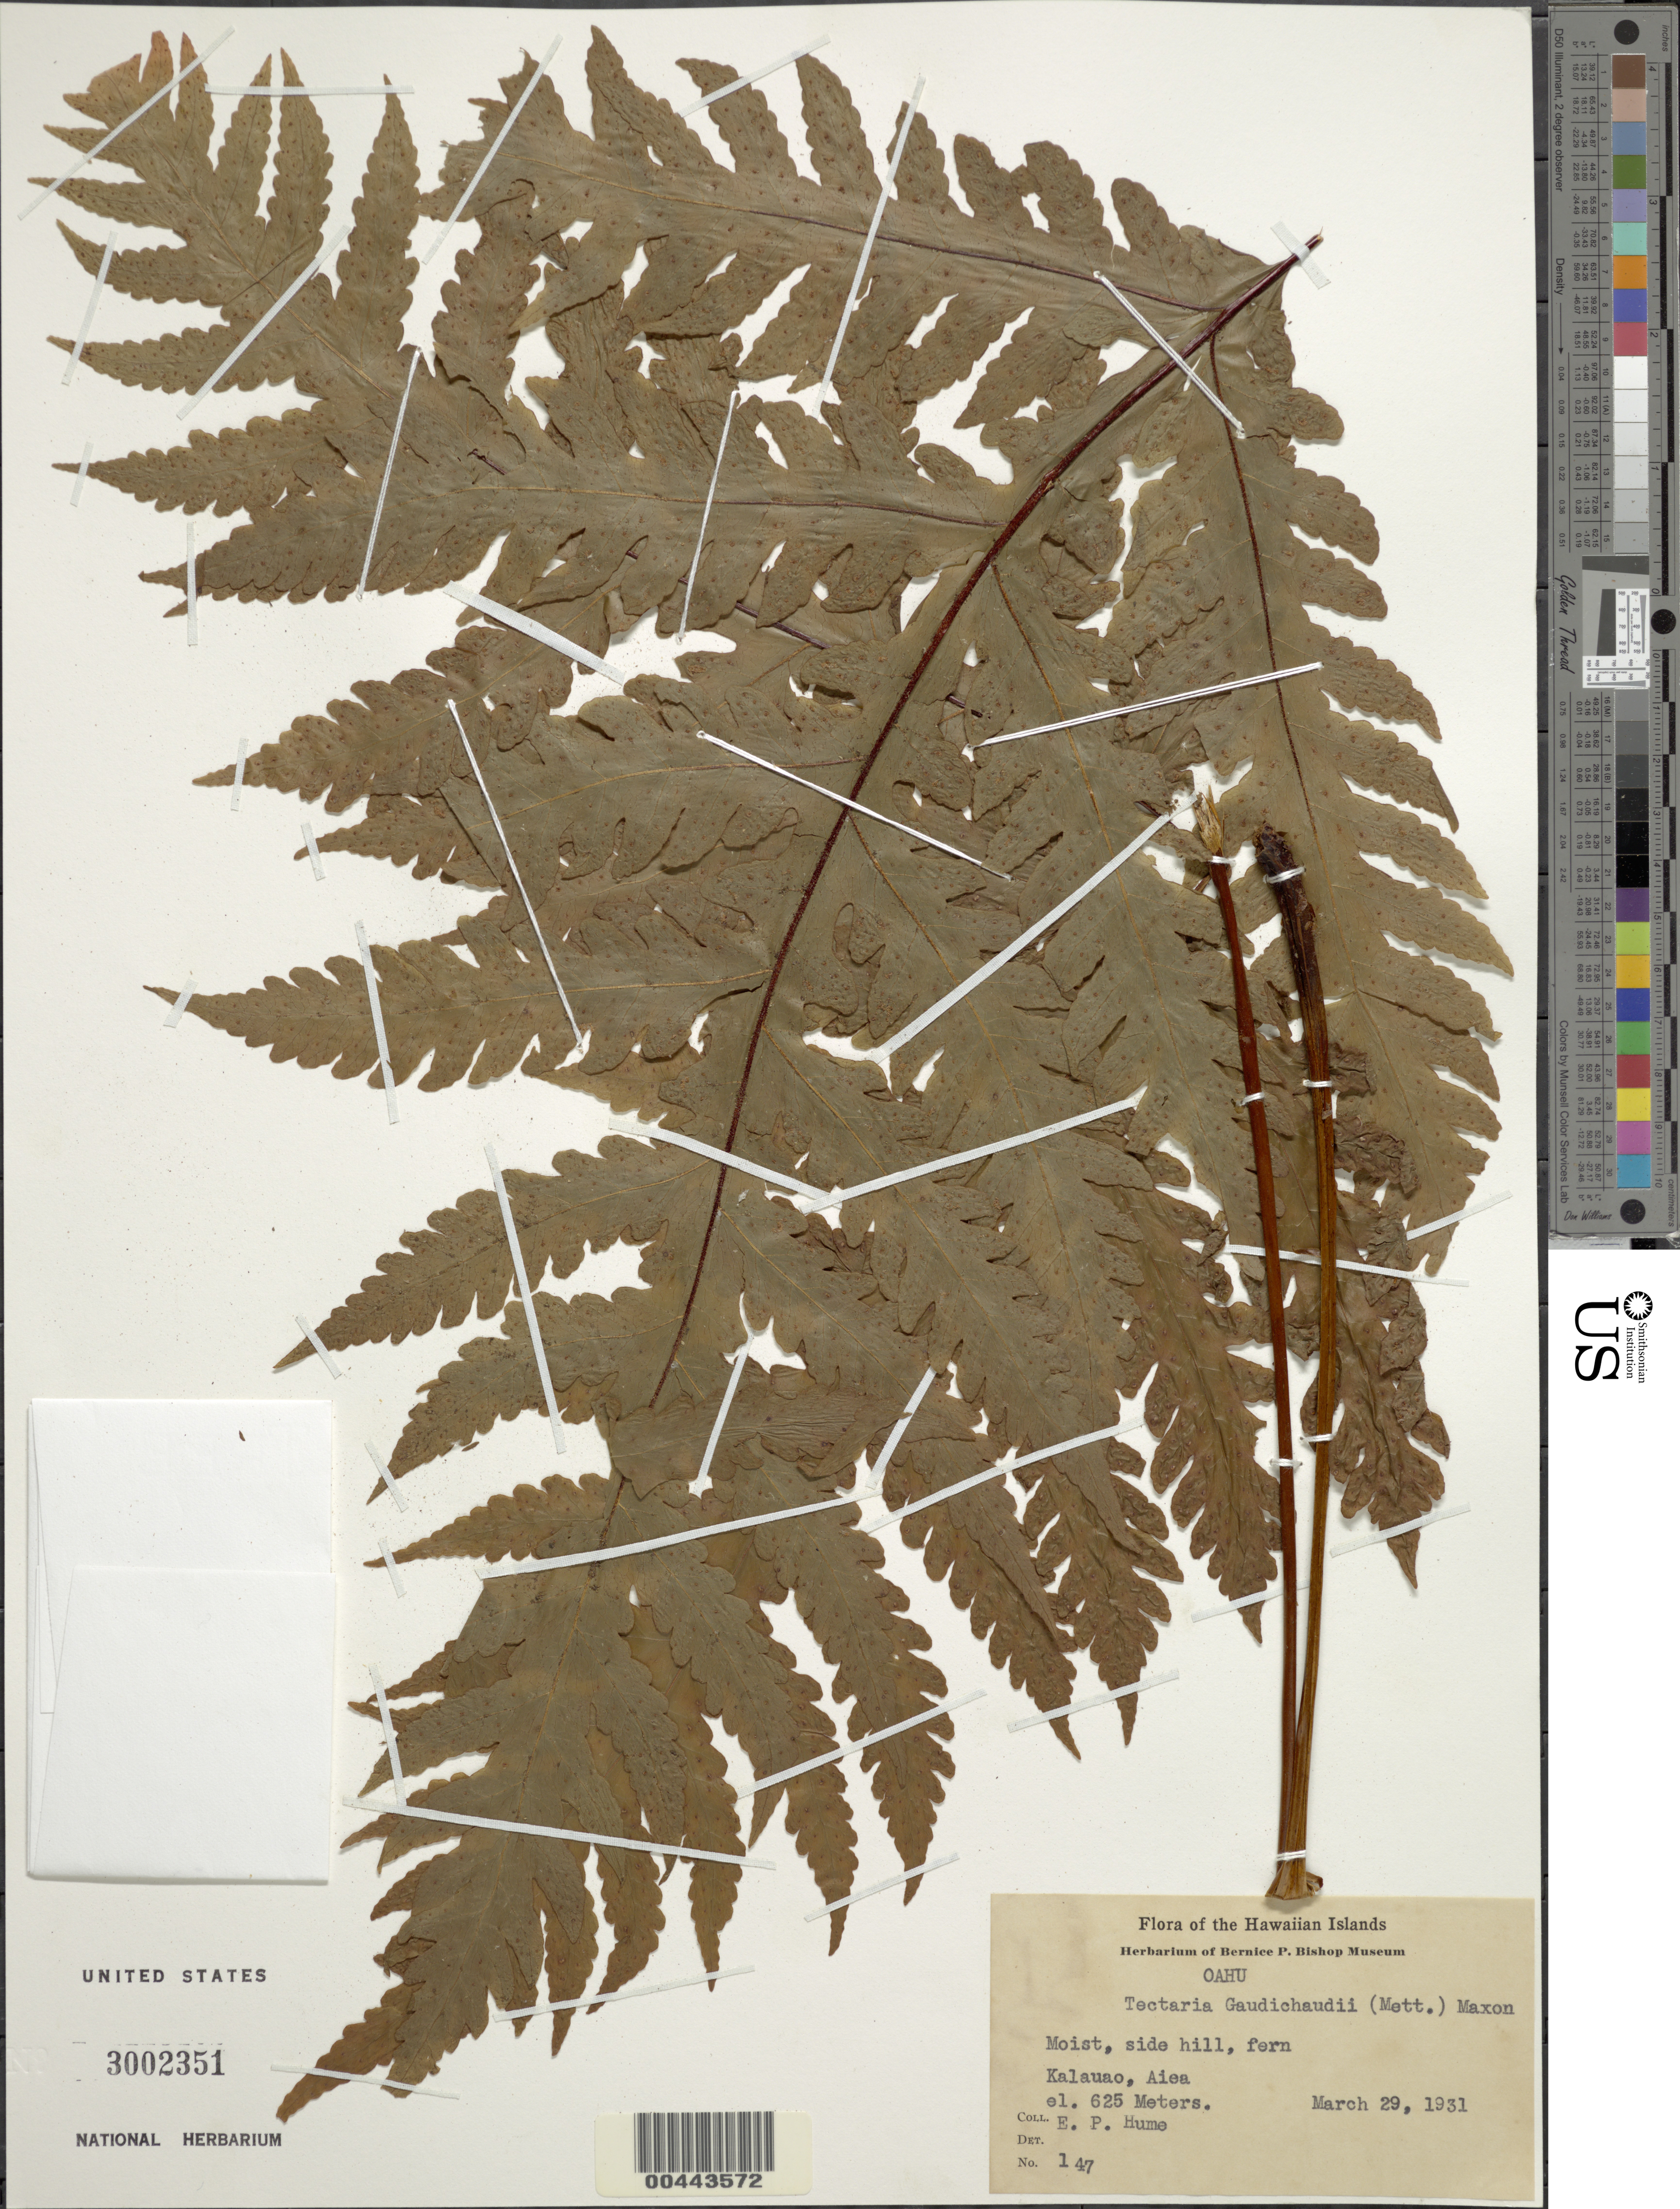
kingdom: Plantae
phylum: Tracheophyta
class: Polypodiopsida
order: Polypodiales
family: Tectariaceae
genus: Tectaria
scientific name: Tectaria gaudichaudii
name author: (Mett.) Maxon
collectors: E. Hume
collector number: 147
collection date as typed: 29 Mar 1931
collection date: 1931-03-29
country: United States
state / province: Hawaii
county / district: Honolulu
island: Oahu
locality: Kalauao, Aiea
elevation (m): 625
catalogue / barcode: US 3002351